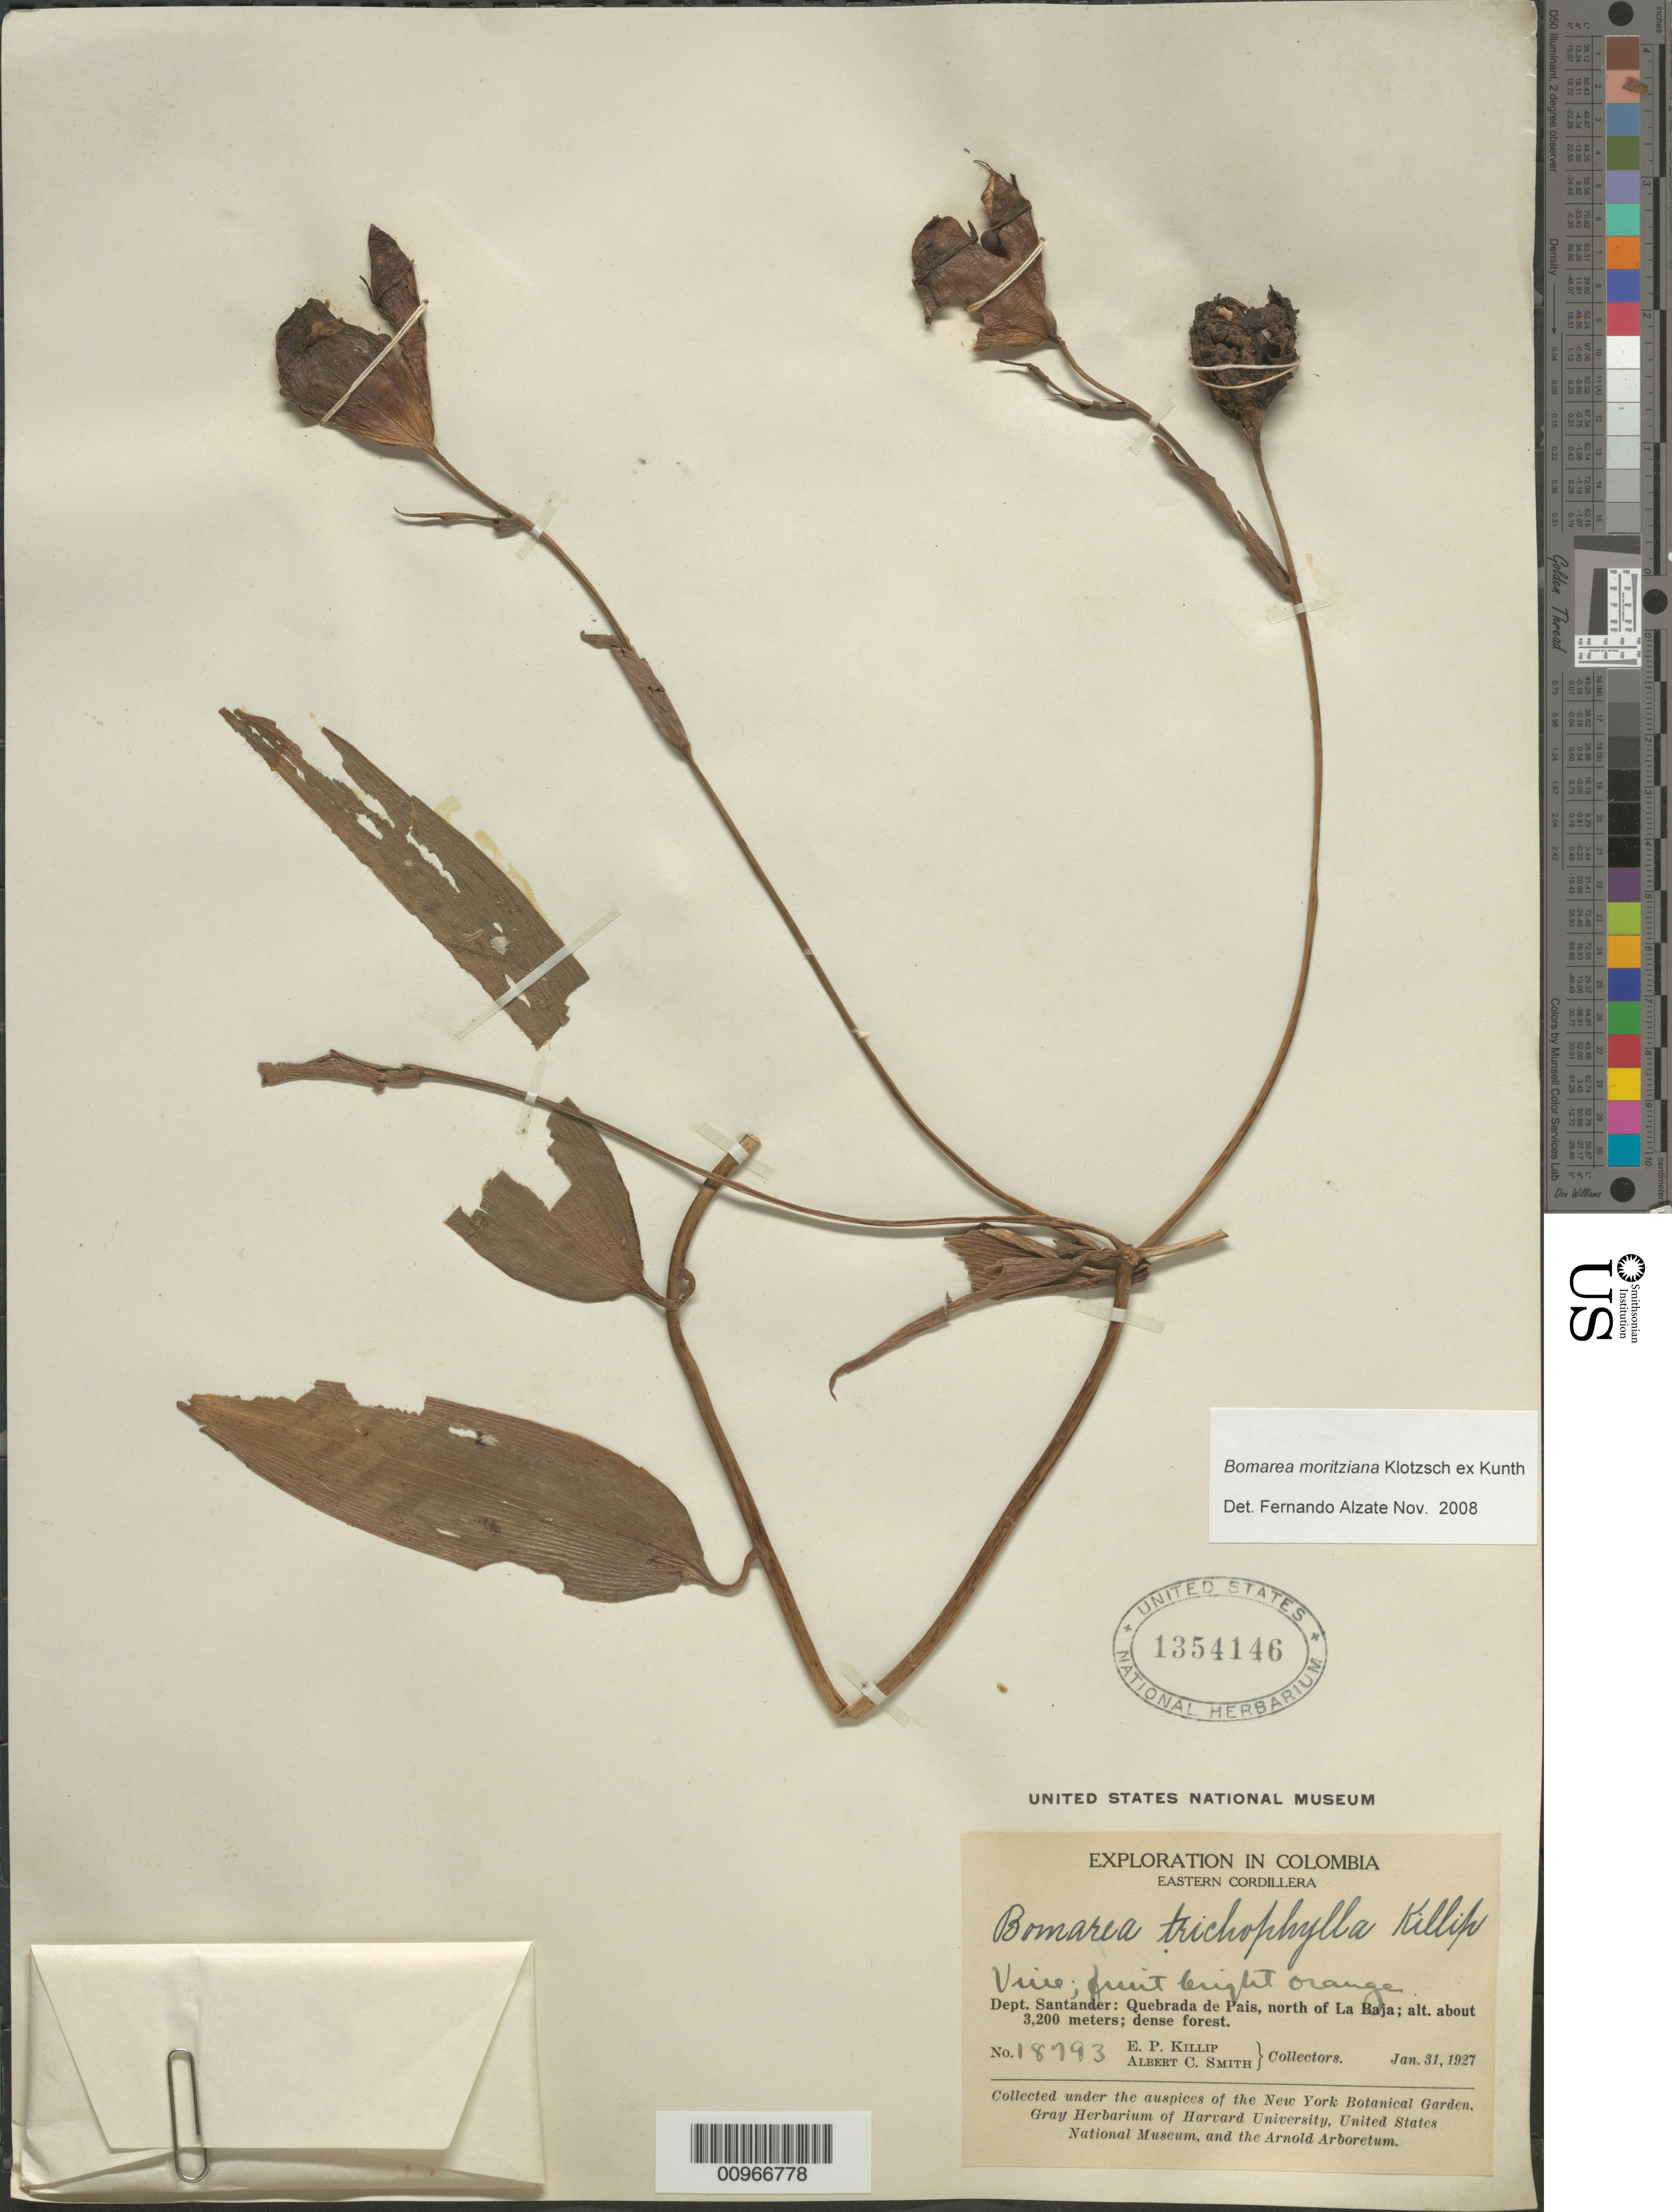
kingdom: Plantae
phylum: Tracheophyta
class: Liliopsida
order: Liliales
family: Alstroemeriaceae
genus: Bomarea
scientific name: Bomarea moritziana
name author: Klotzsch ex Kunth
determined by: Alzate Guarin, Fernando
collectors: E. P. Killip & A. C. Smith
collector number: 18793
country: Colombia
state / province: Santander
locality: Quebrada de Pais, N of La Baja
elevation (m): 3200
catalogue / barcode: US 1354146